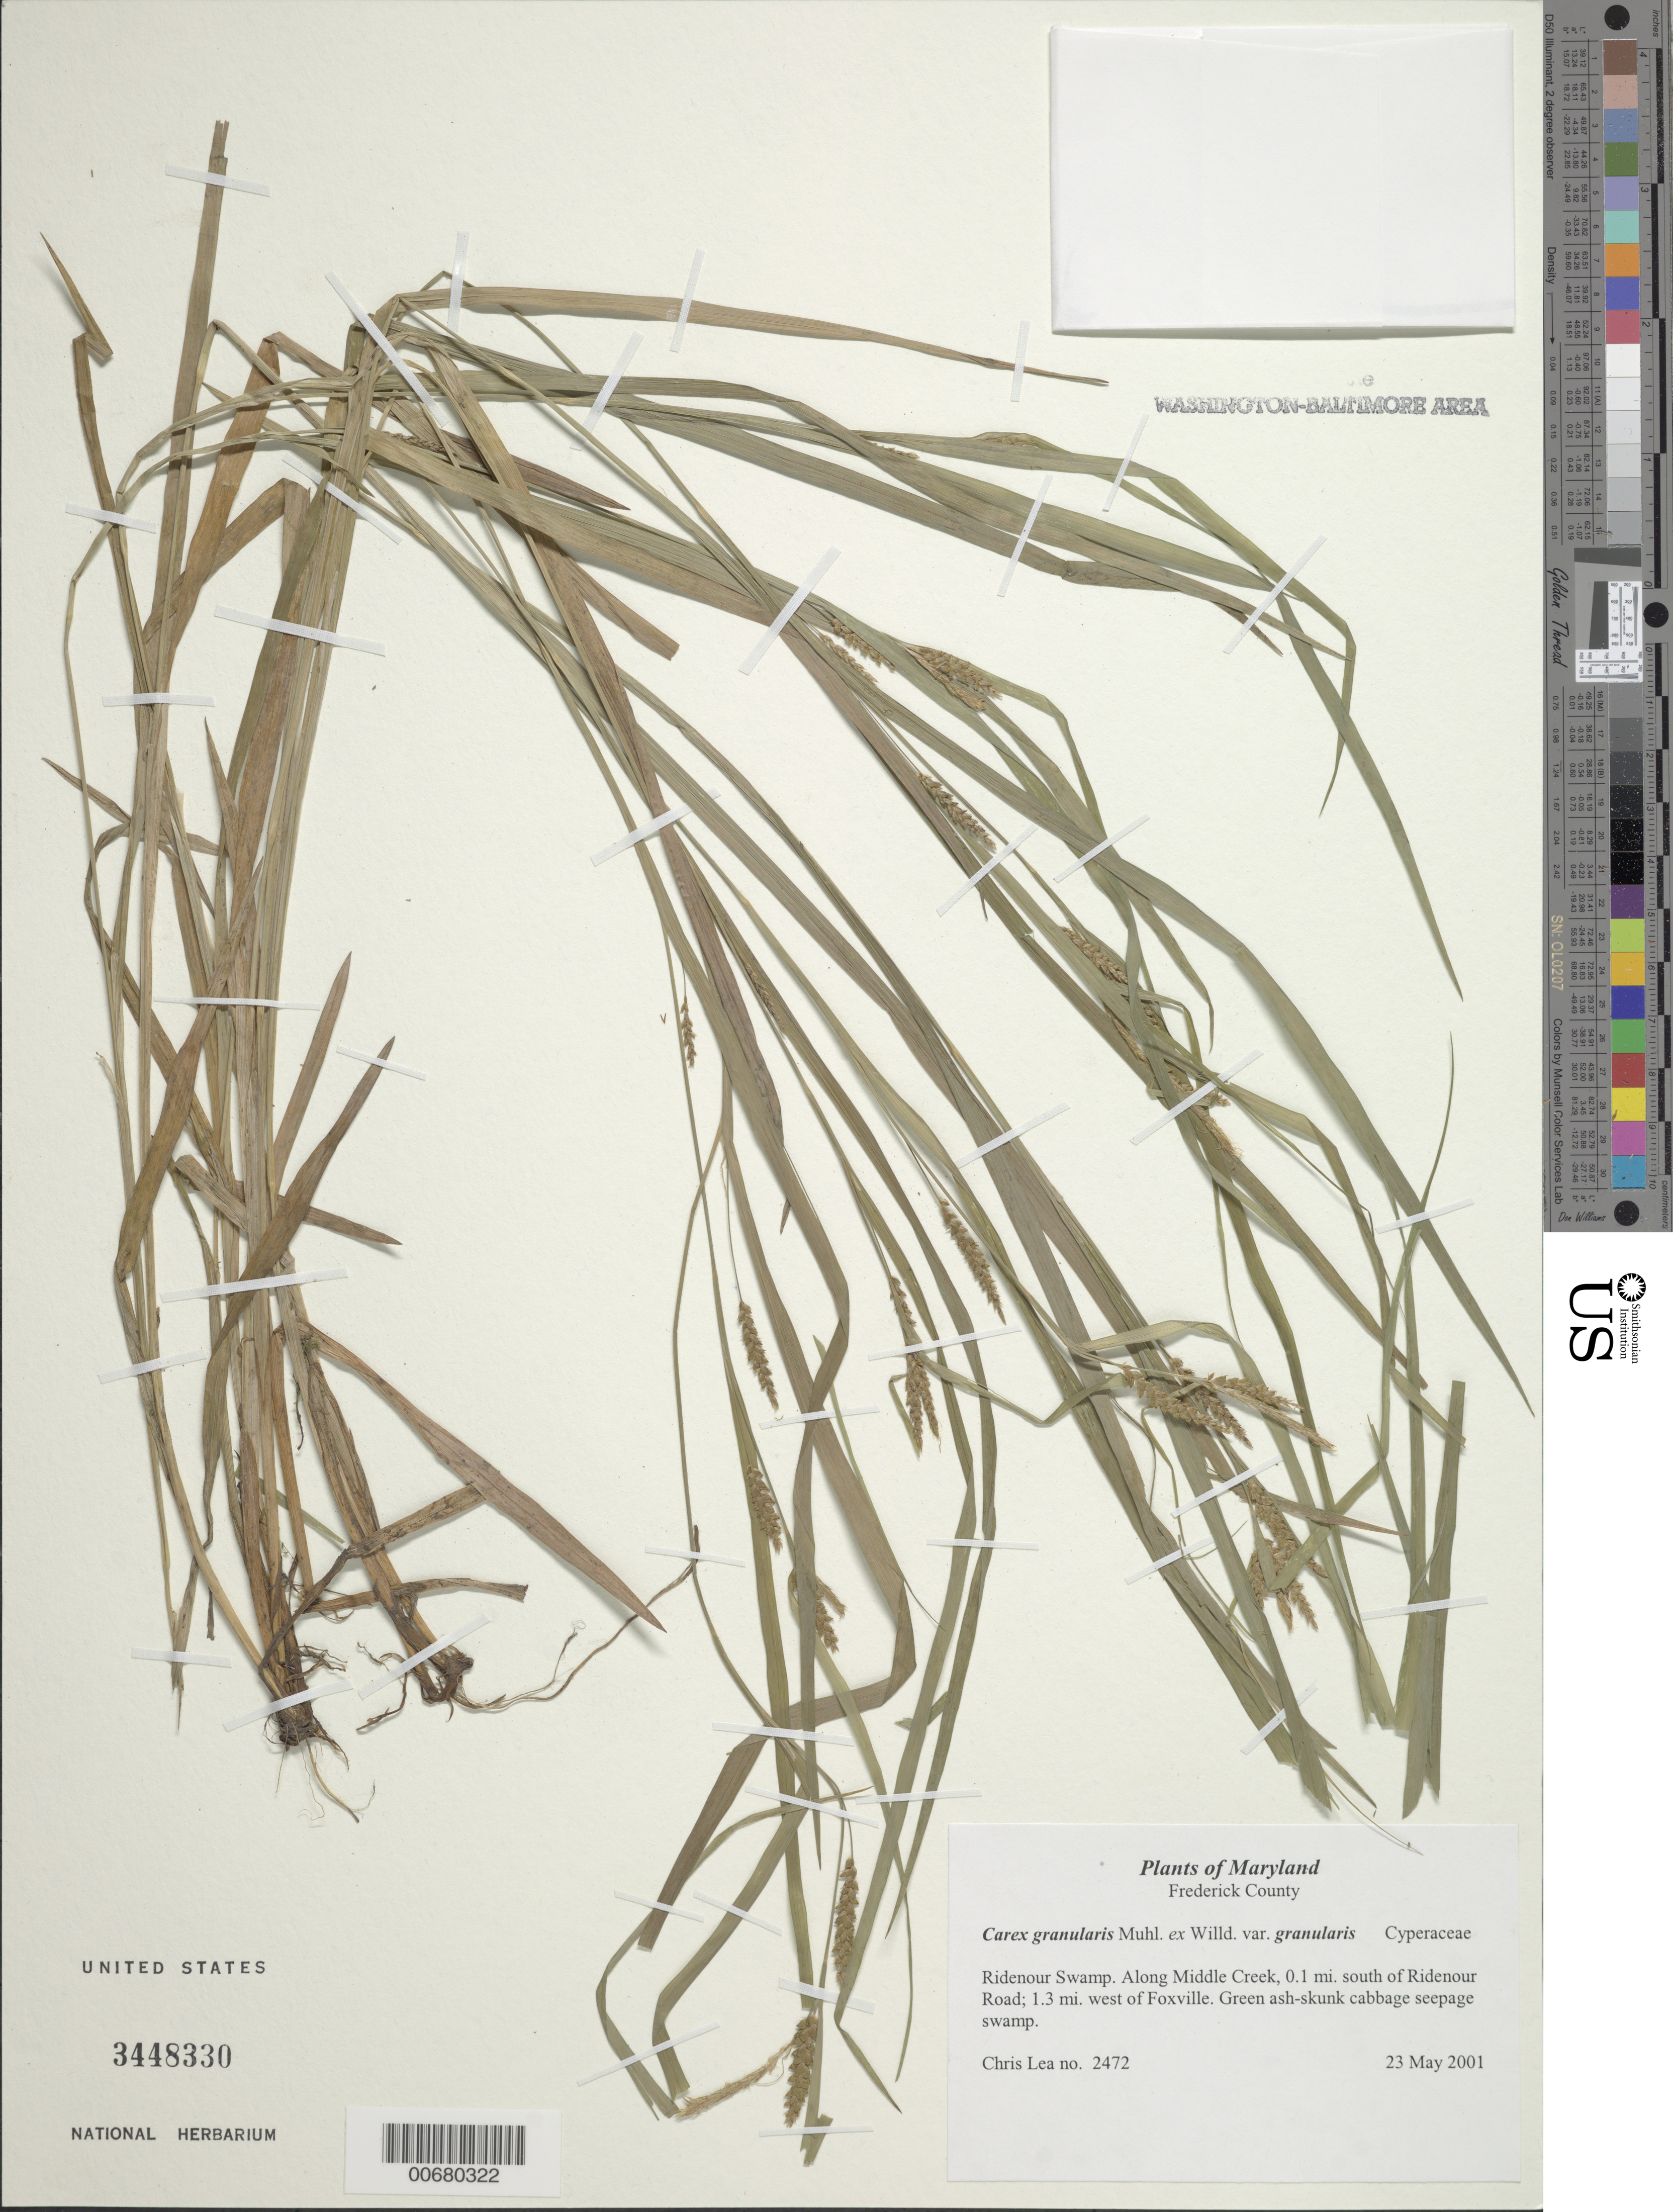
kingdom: Plantae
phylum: Tracheophyta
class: Liliopsida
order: Poales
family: Cyperaceae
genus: Carex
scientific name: Carex granularis var. granularis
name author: Muhl. ex Willd.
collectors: C. Lea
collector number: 2472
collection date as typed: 23 May 2001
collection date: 2001-05-23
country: United States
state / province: Maryland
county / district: Frederick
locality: Ridenour Swamp. Along Middle Creek, 0.1 mi. south of Ridenour Road; 1.3 mi. west of Foxville.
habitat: Green ash - skunk cabbage seepage swamp.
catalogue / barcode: US 3448330